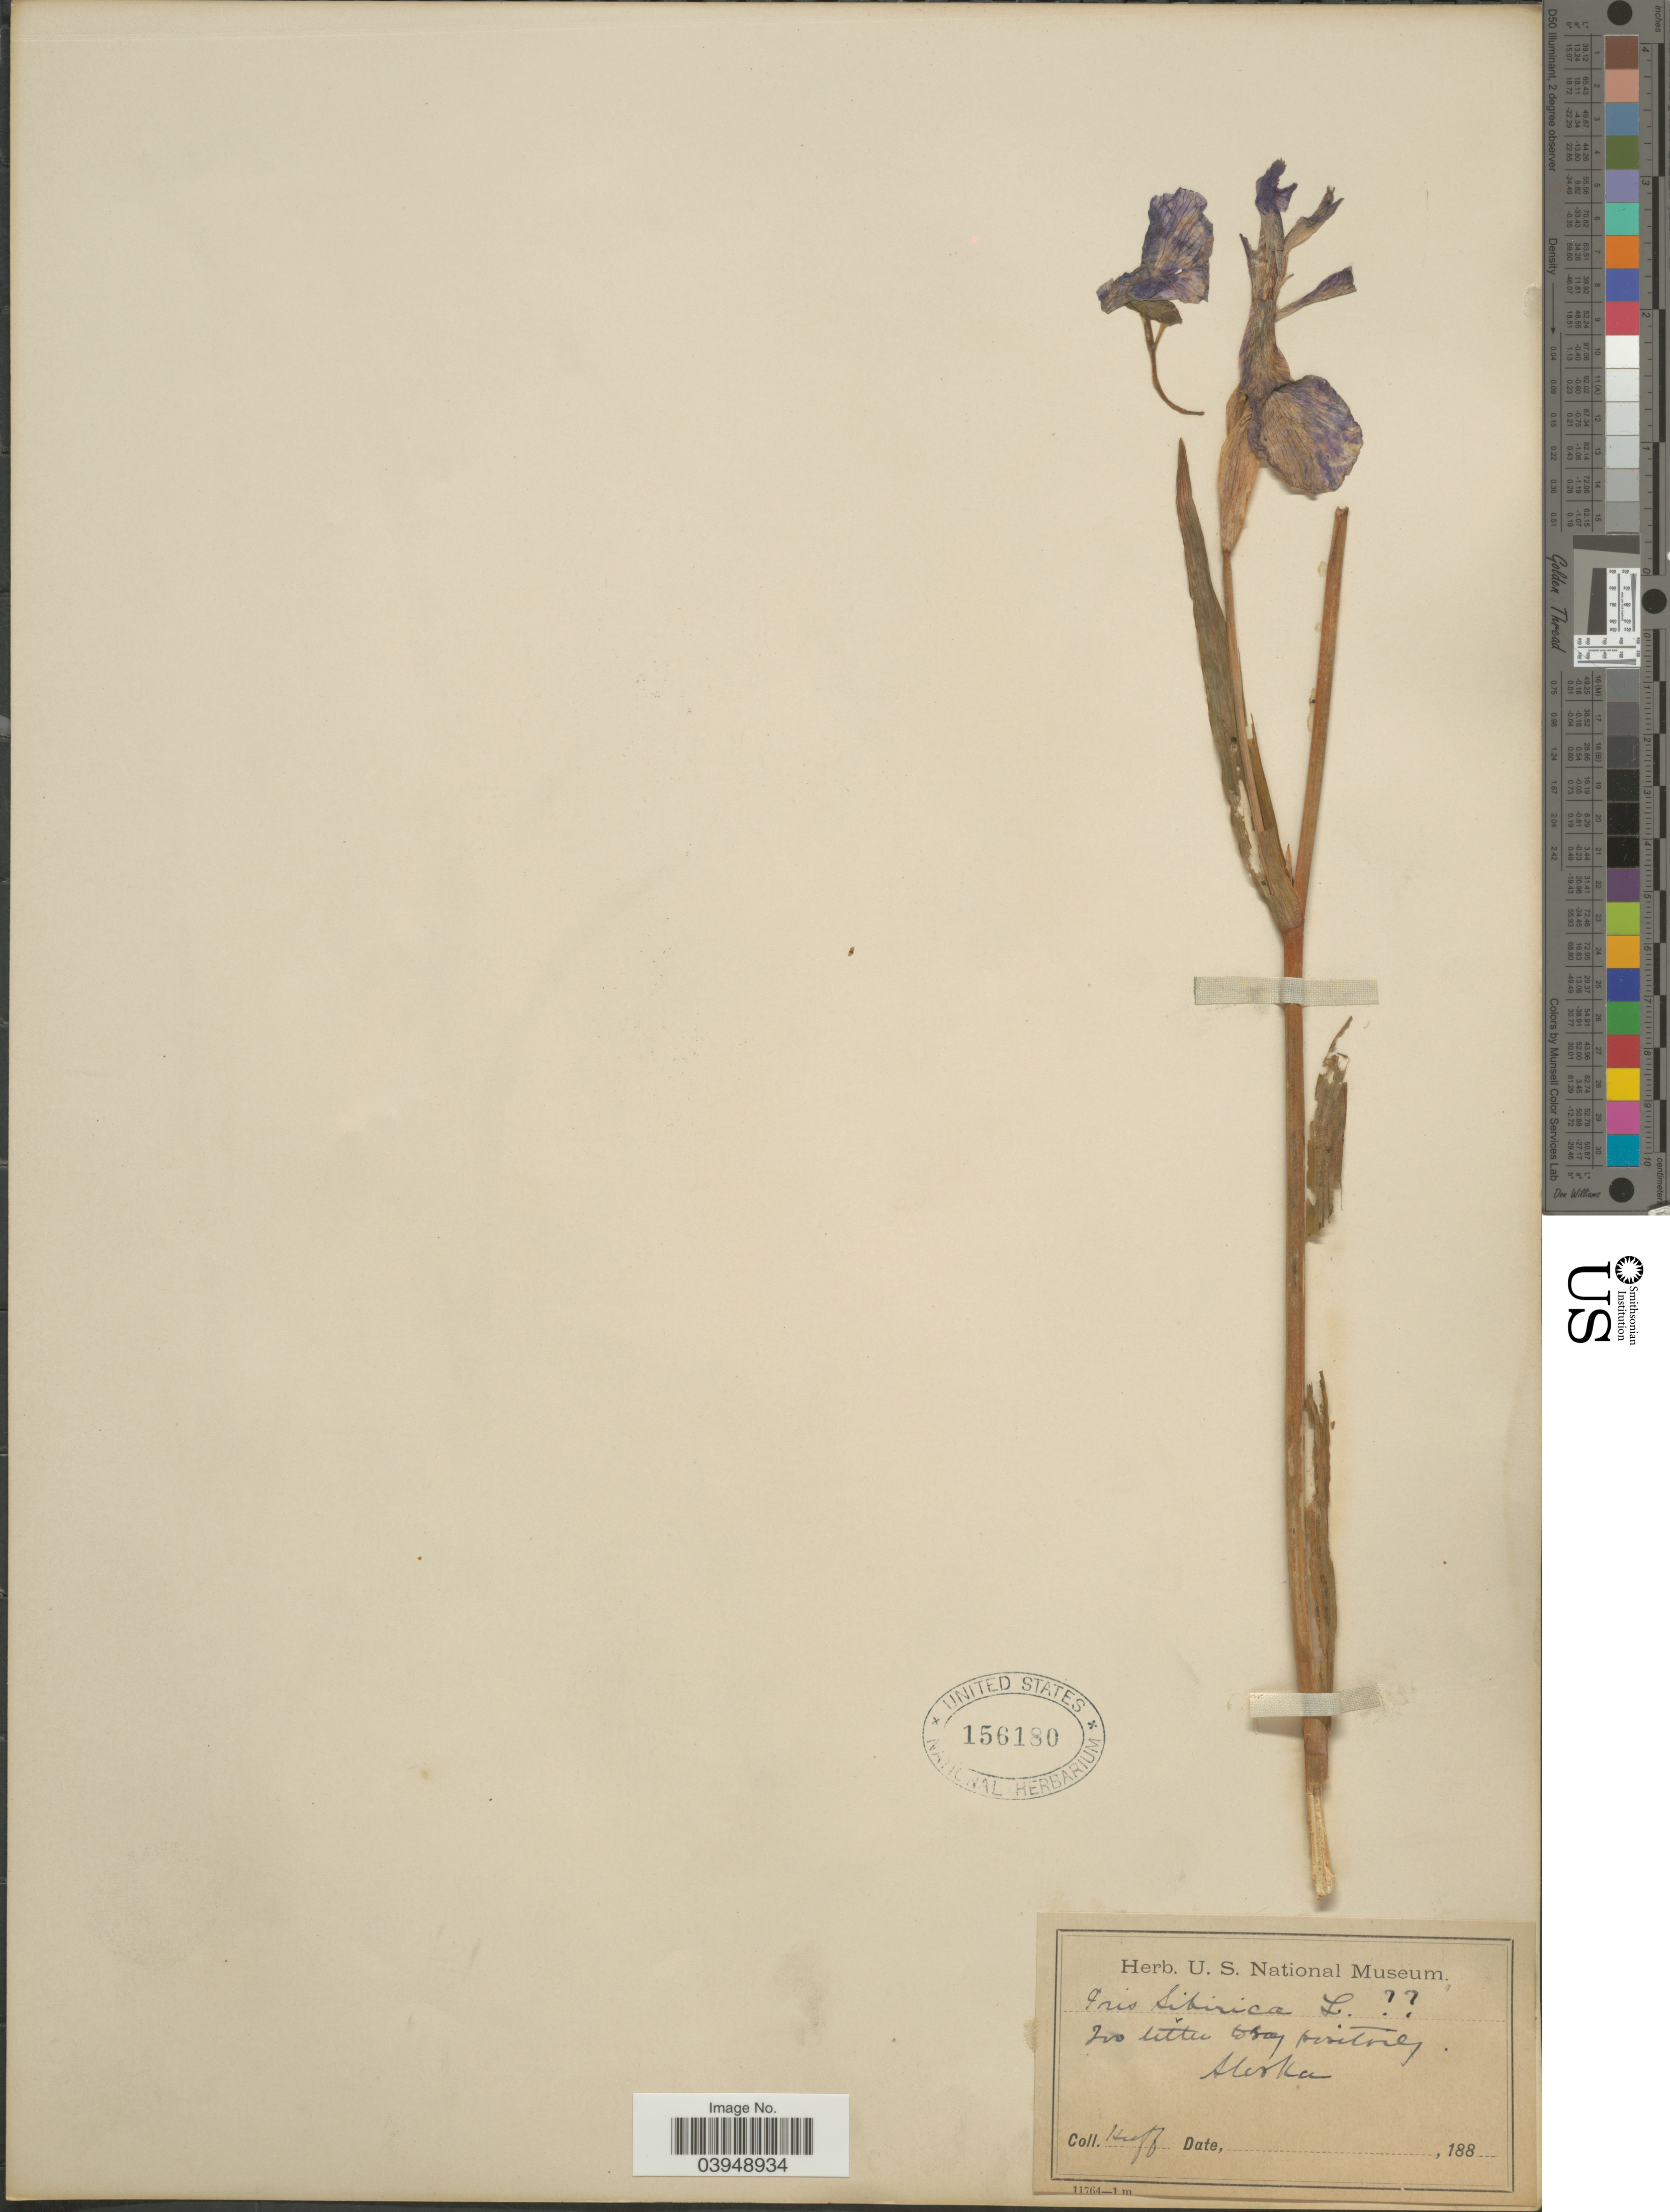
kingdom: Plantae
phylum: Tracheophyta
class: Liliopsida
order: Asparagales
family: Iridaceae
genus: Iris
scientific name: Iris setosa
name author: Pall. ex Link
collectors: -. Huff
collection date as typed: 188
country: United States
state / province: Alaska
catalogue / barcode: US 156180